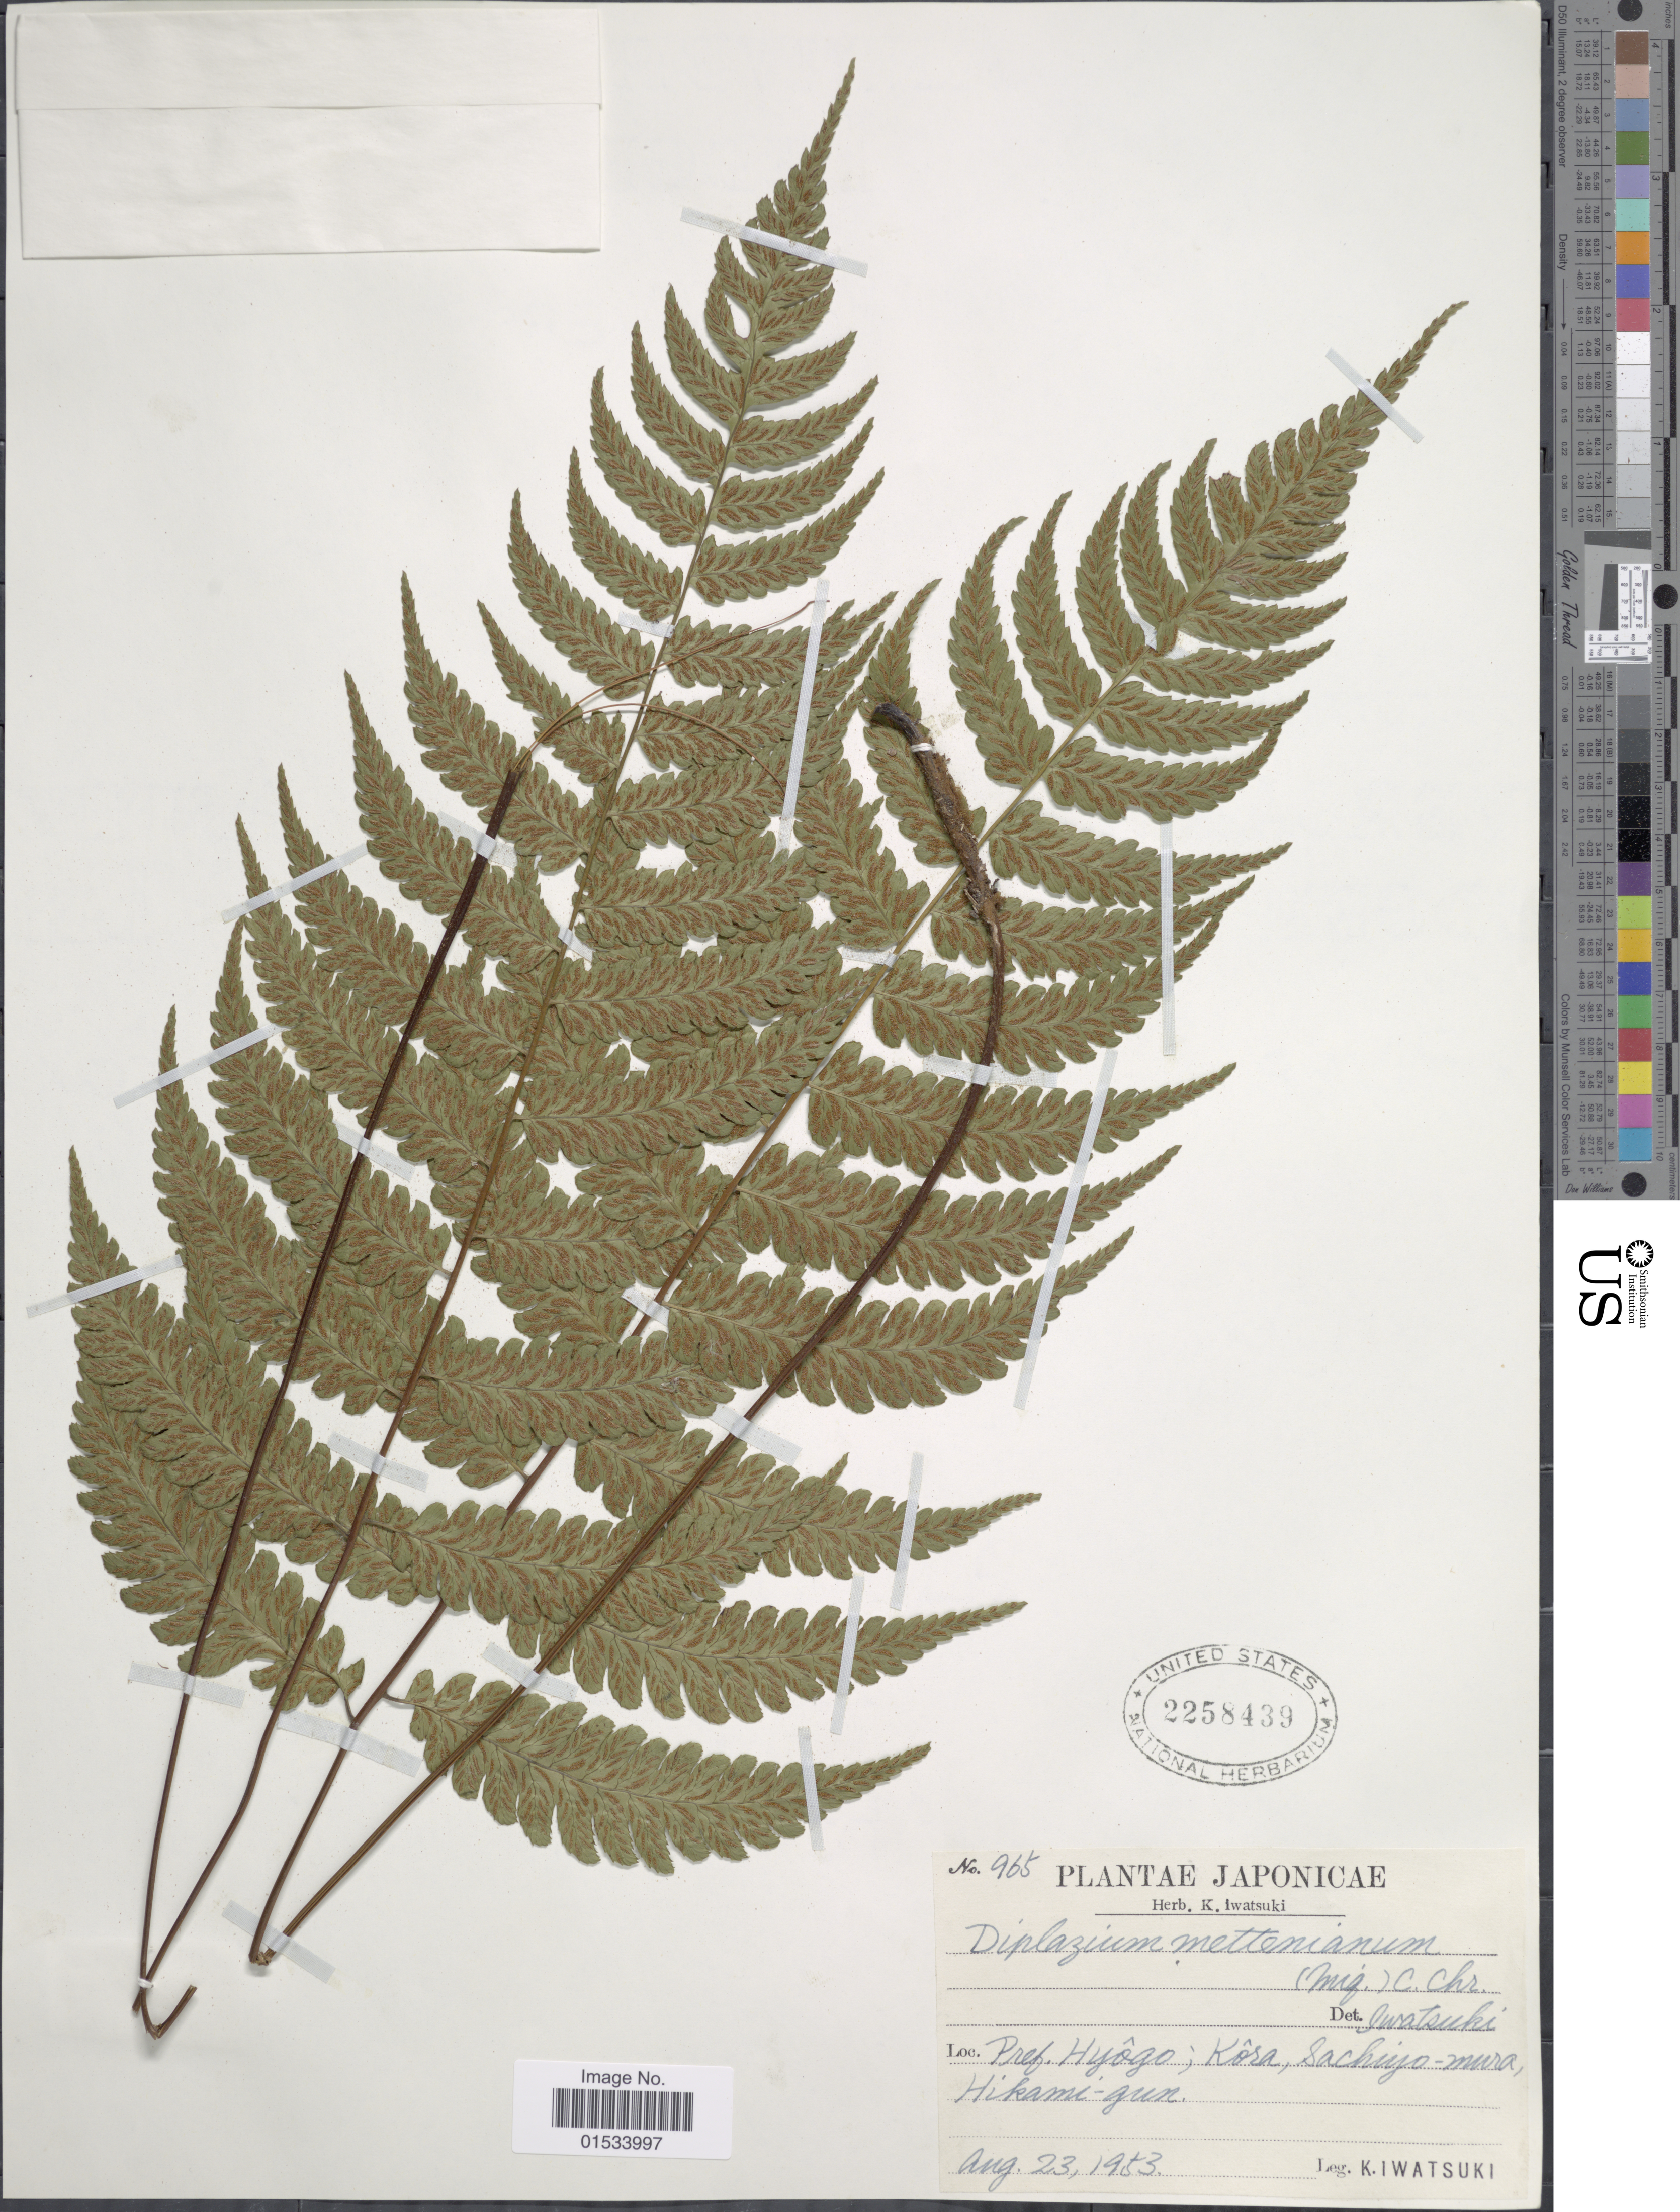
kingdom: Plantae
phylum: Tracheophyta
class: Polypodiopsida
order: Polypodiales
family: Athyriaceae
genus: Diplazium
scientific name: Diplazium mettenianum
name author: (Miq.) C. Chr.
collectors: K. Iwatsuki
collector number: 965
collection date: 1983-08-23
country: Japan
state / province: Hyogo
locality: Kora, Sachiyo-mura, Hikami-gun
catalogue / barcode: US 2258439